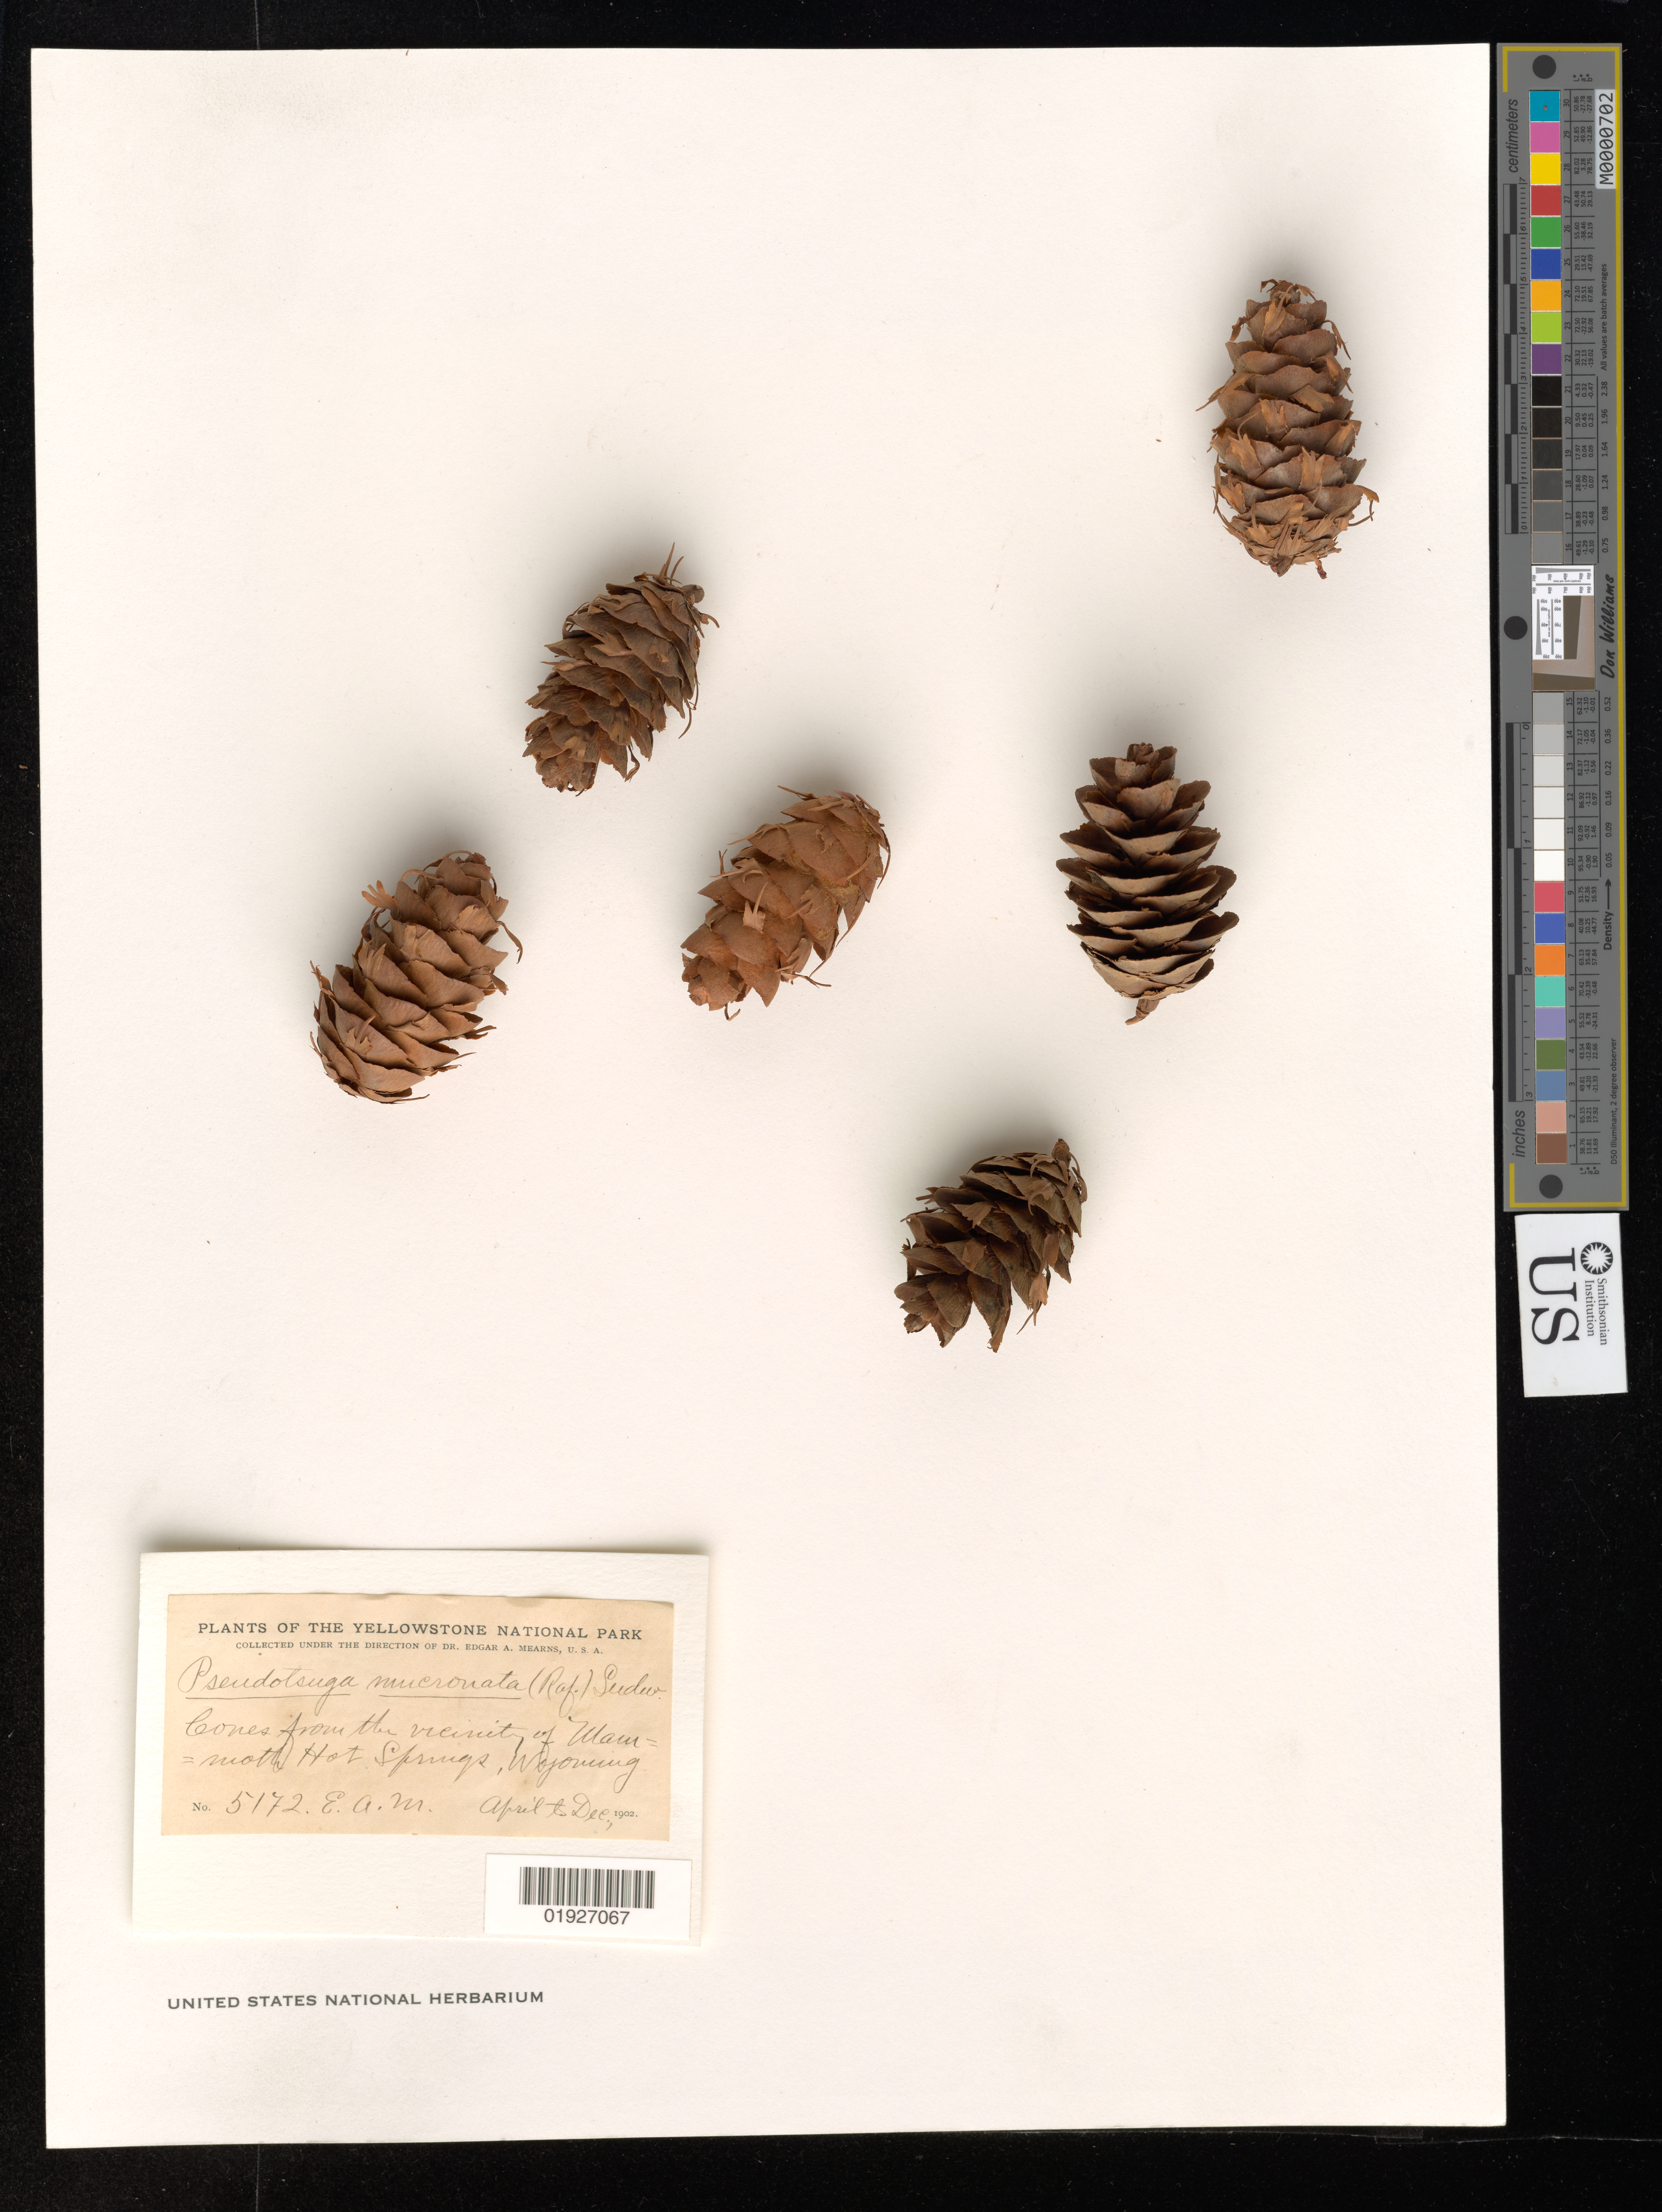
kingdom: Plantae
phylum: Tracheophyta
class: Pinopsida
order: Pinales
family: Pinaceae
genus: Pseudotsuga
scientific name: Pseudotsuga taxifolia var. glauca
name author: Sudw.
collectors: E. A. Mearns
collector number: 5172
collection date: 1902-04/1902-12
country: United States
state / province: Wyoming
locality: Vicinity of Mammoth Hot Springs